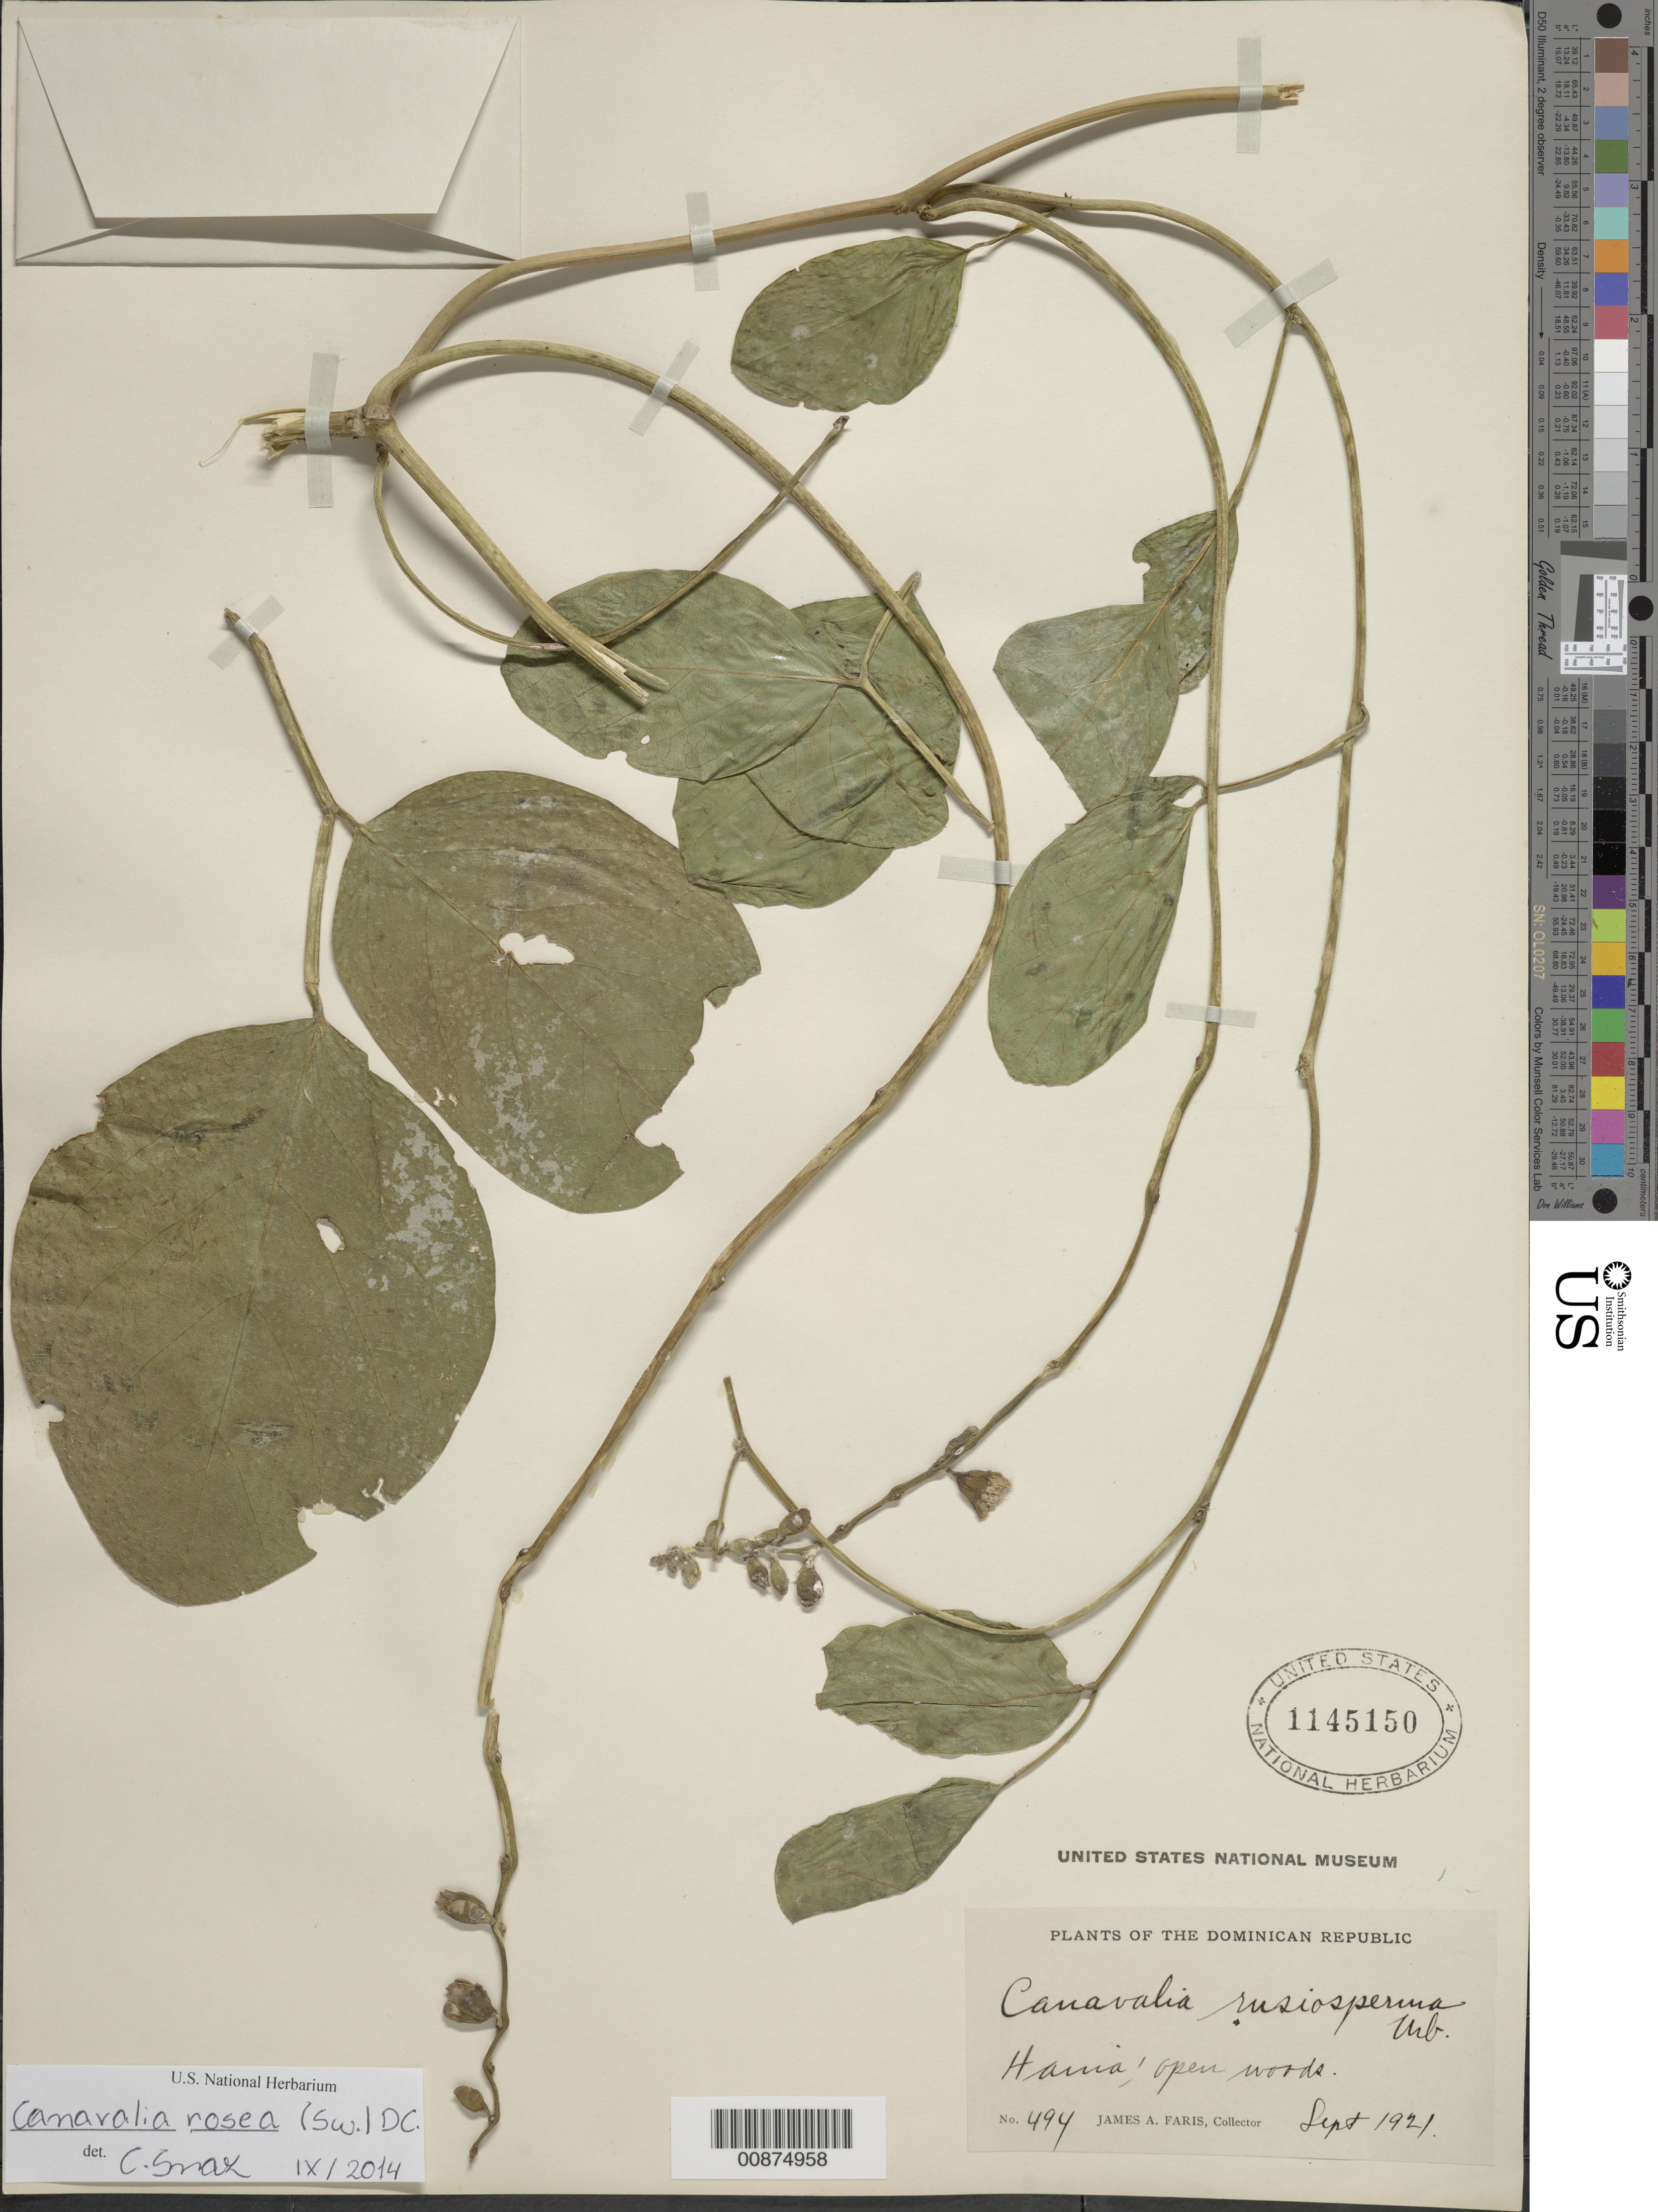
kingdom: Plantae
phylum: Tracheophyta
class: Magnoliopsida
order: Fabales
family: Fabaceae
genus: Canavalia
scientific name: Canavalia rosea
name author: (Sw.) DC.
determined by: Snak, C.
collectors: J. Faris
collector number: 494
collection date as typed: Sep 1921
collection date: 1921-09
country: Dominican Republic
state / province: San Cristóbal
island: Hispaniola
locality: Haina.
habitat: Open woods.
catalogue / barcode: US 1145150